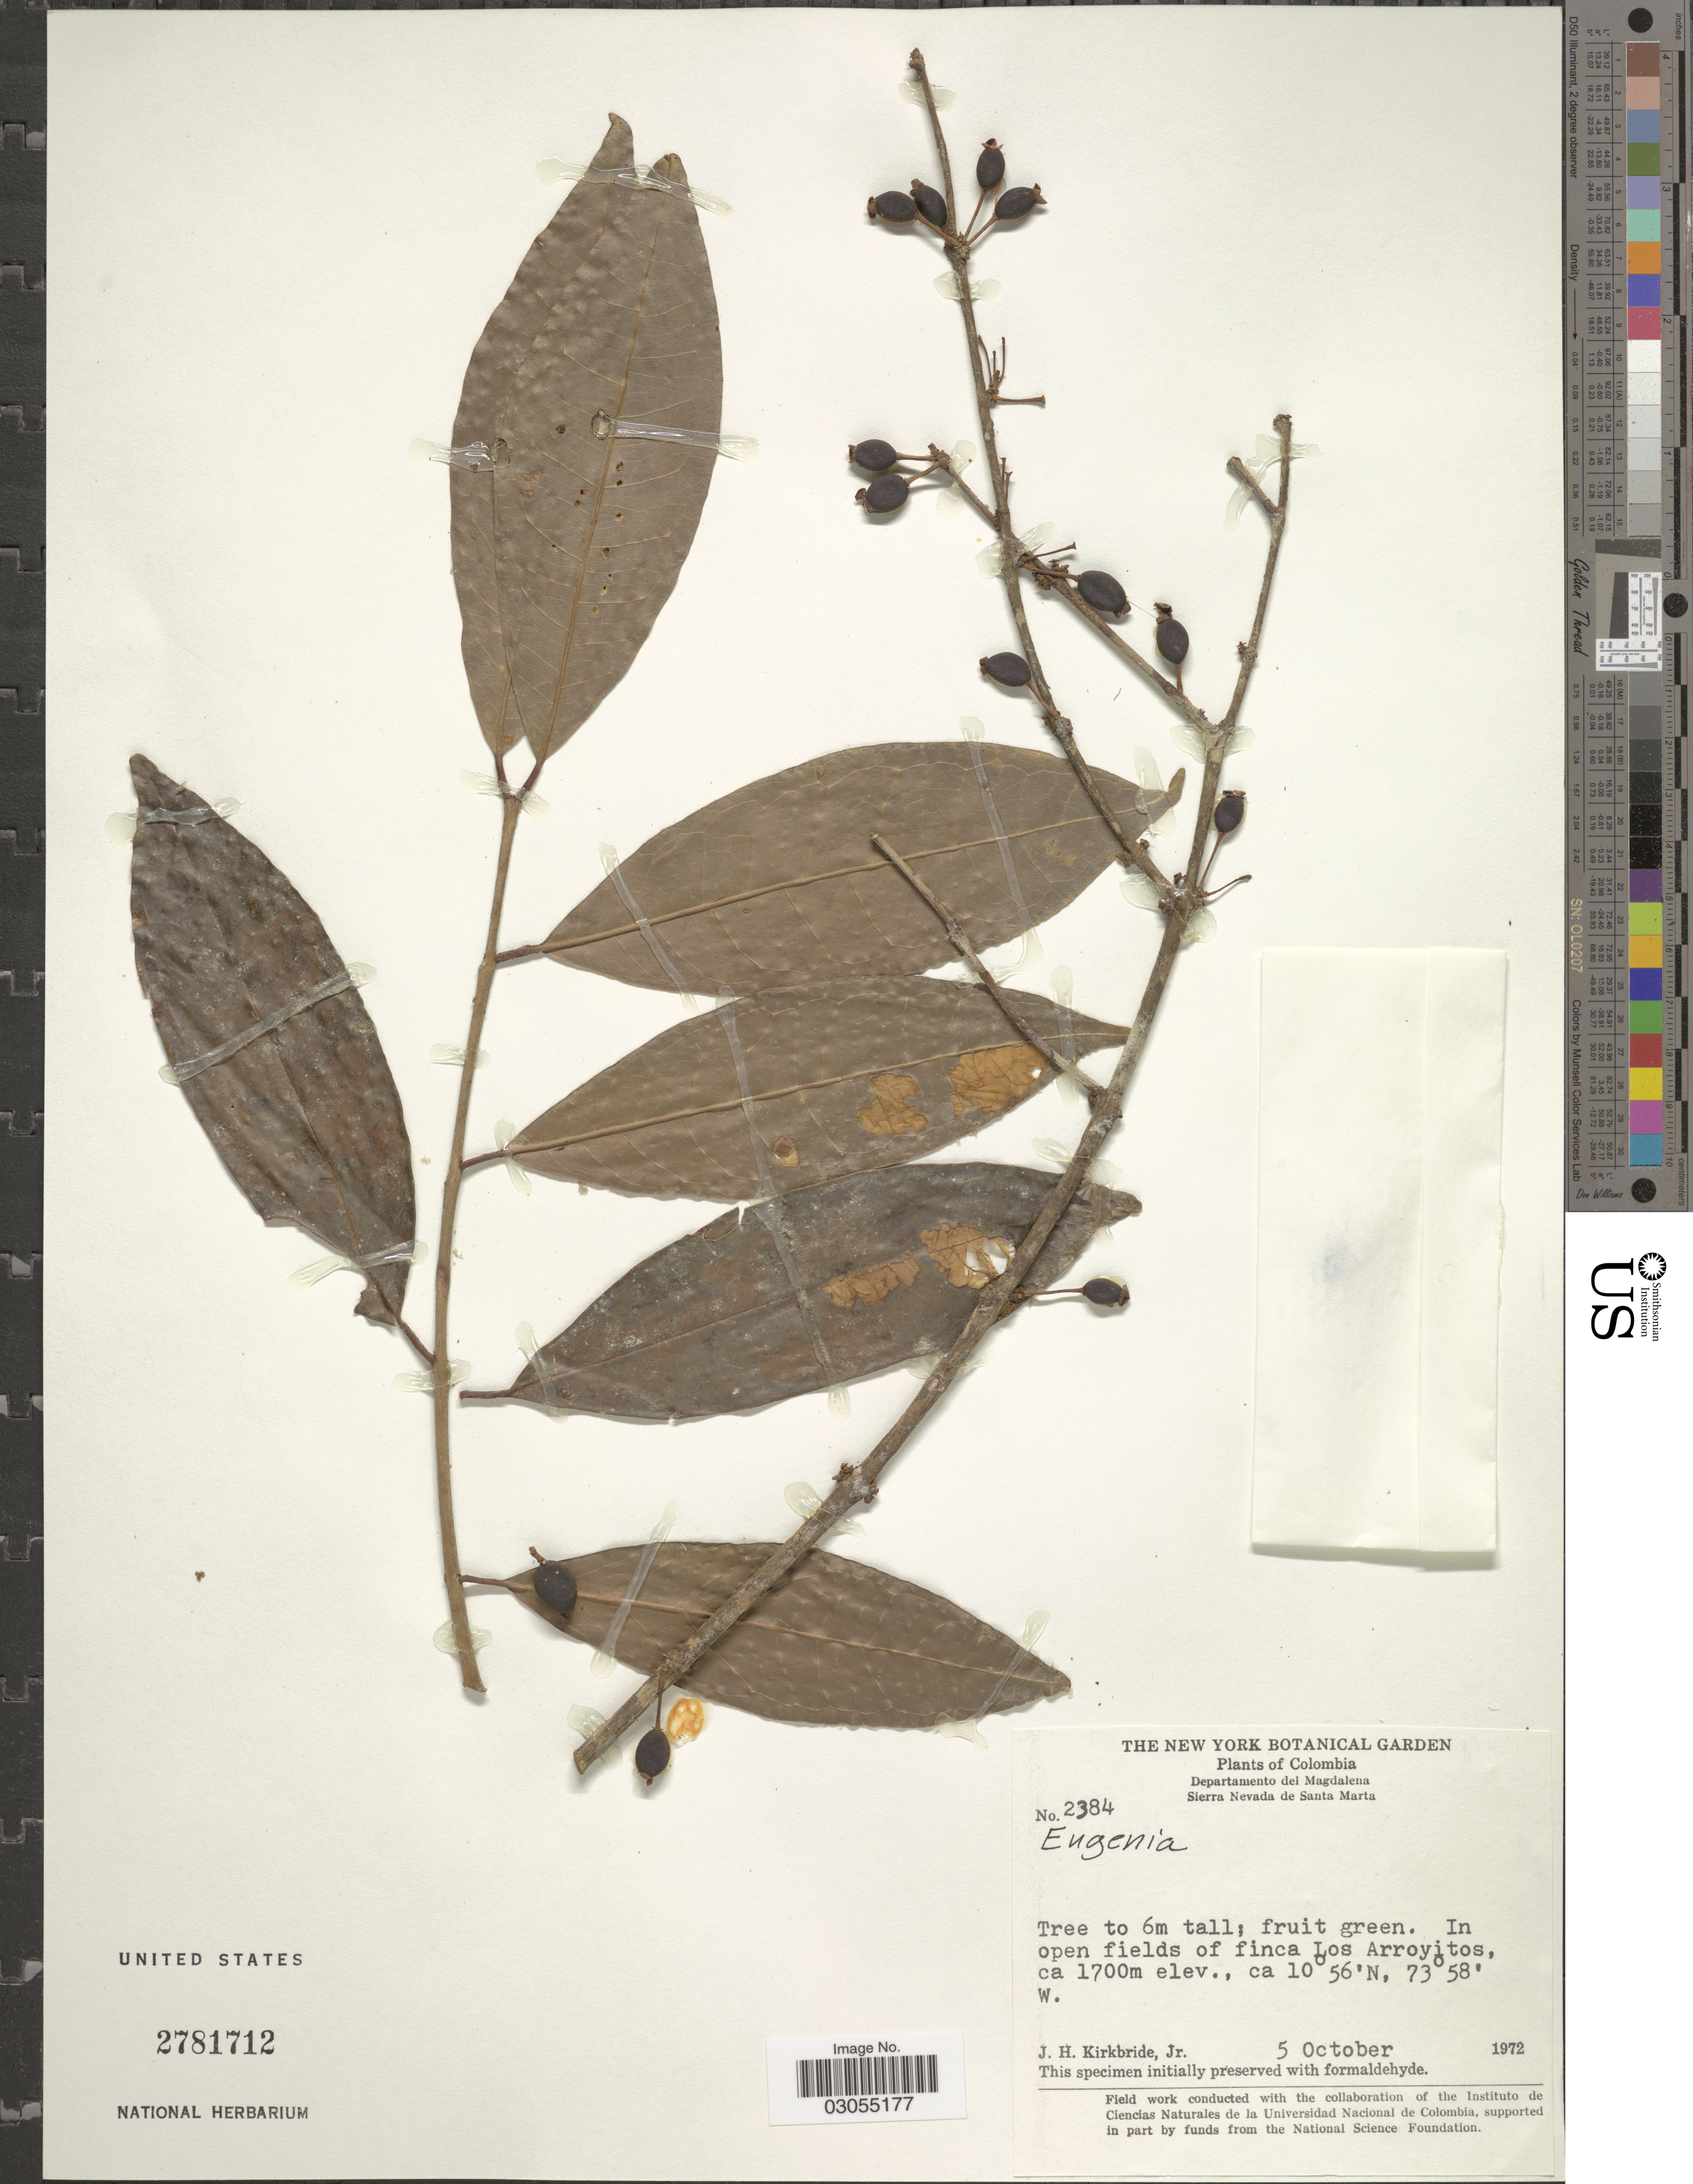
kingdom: Plantae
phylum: Tracheophyta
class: Magnoliopsida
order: Myrtales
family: Myrtaceae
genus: Eugenia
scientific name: Eugenia sp.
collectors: J. H. Kirkbride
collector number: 2384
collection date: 1972-10-05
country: Colombia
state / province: Magdalena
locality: Departamento del Magdalena. Sierra Nevada de Santa Marta. In open fields of finca Los Arroyitos.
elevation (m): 1700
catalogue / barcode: US 2781712